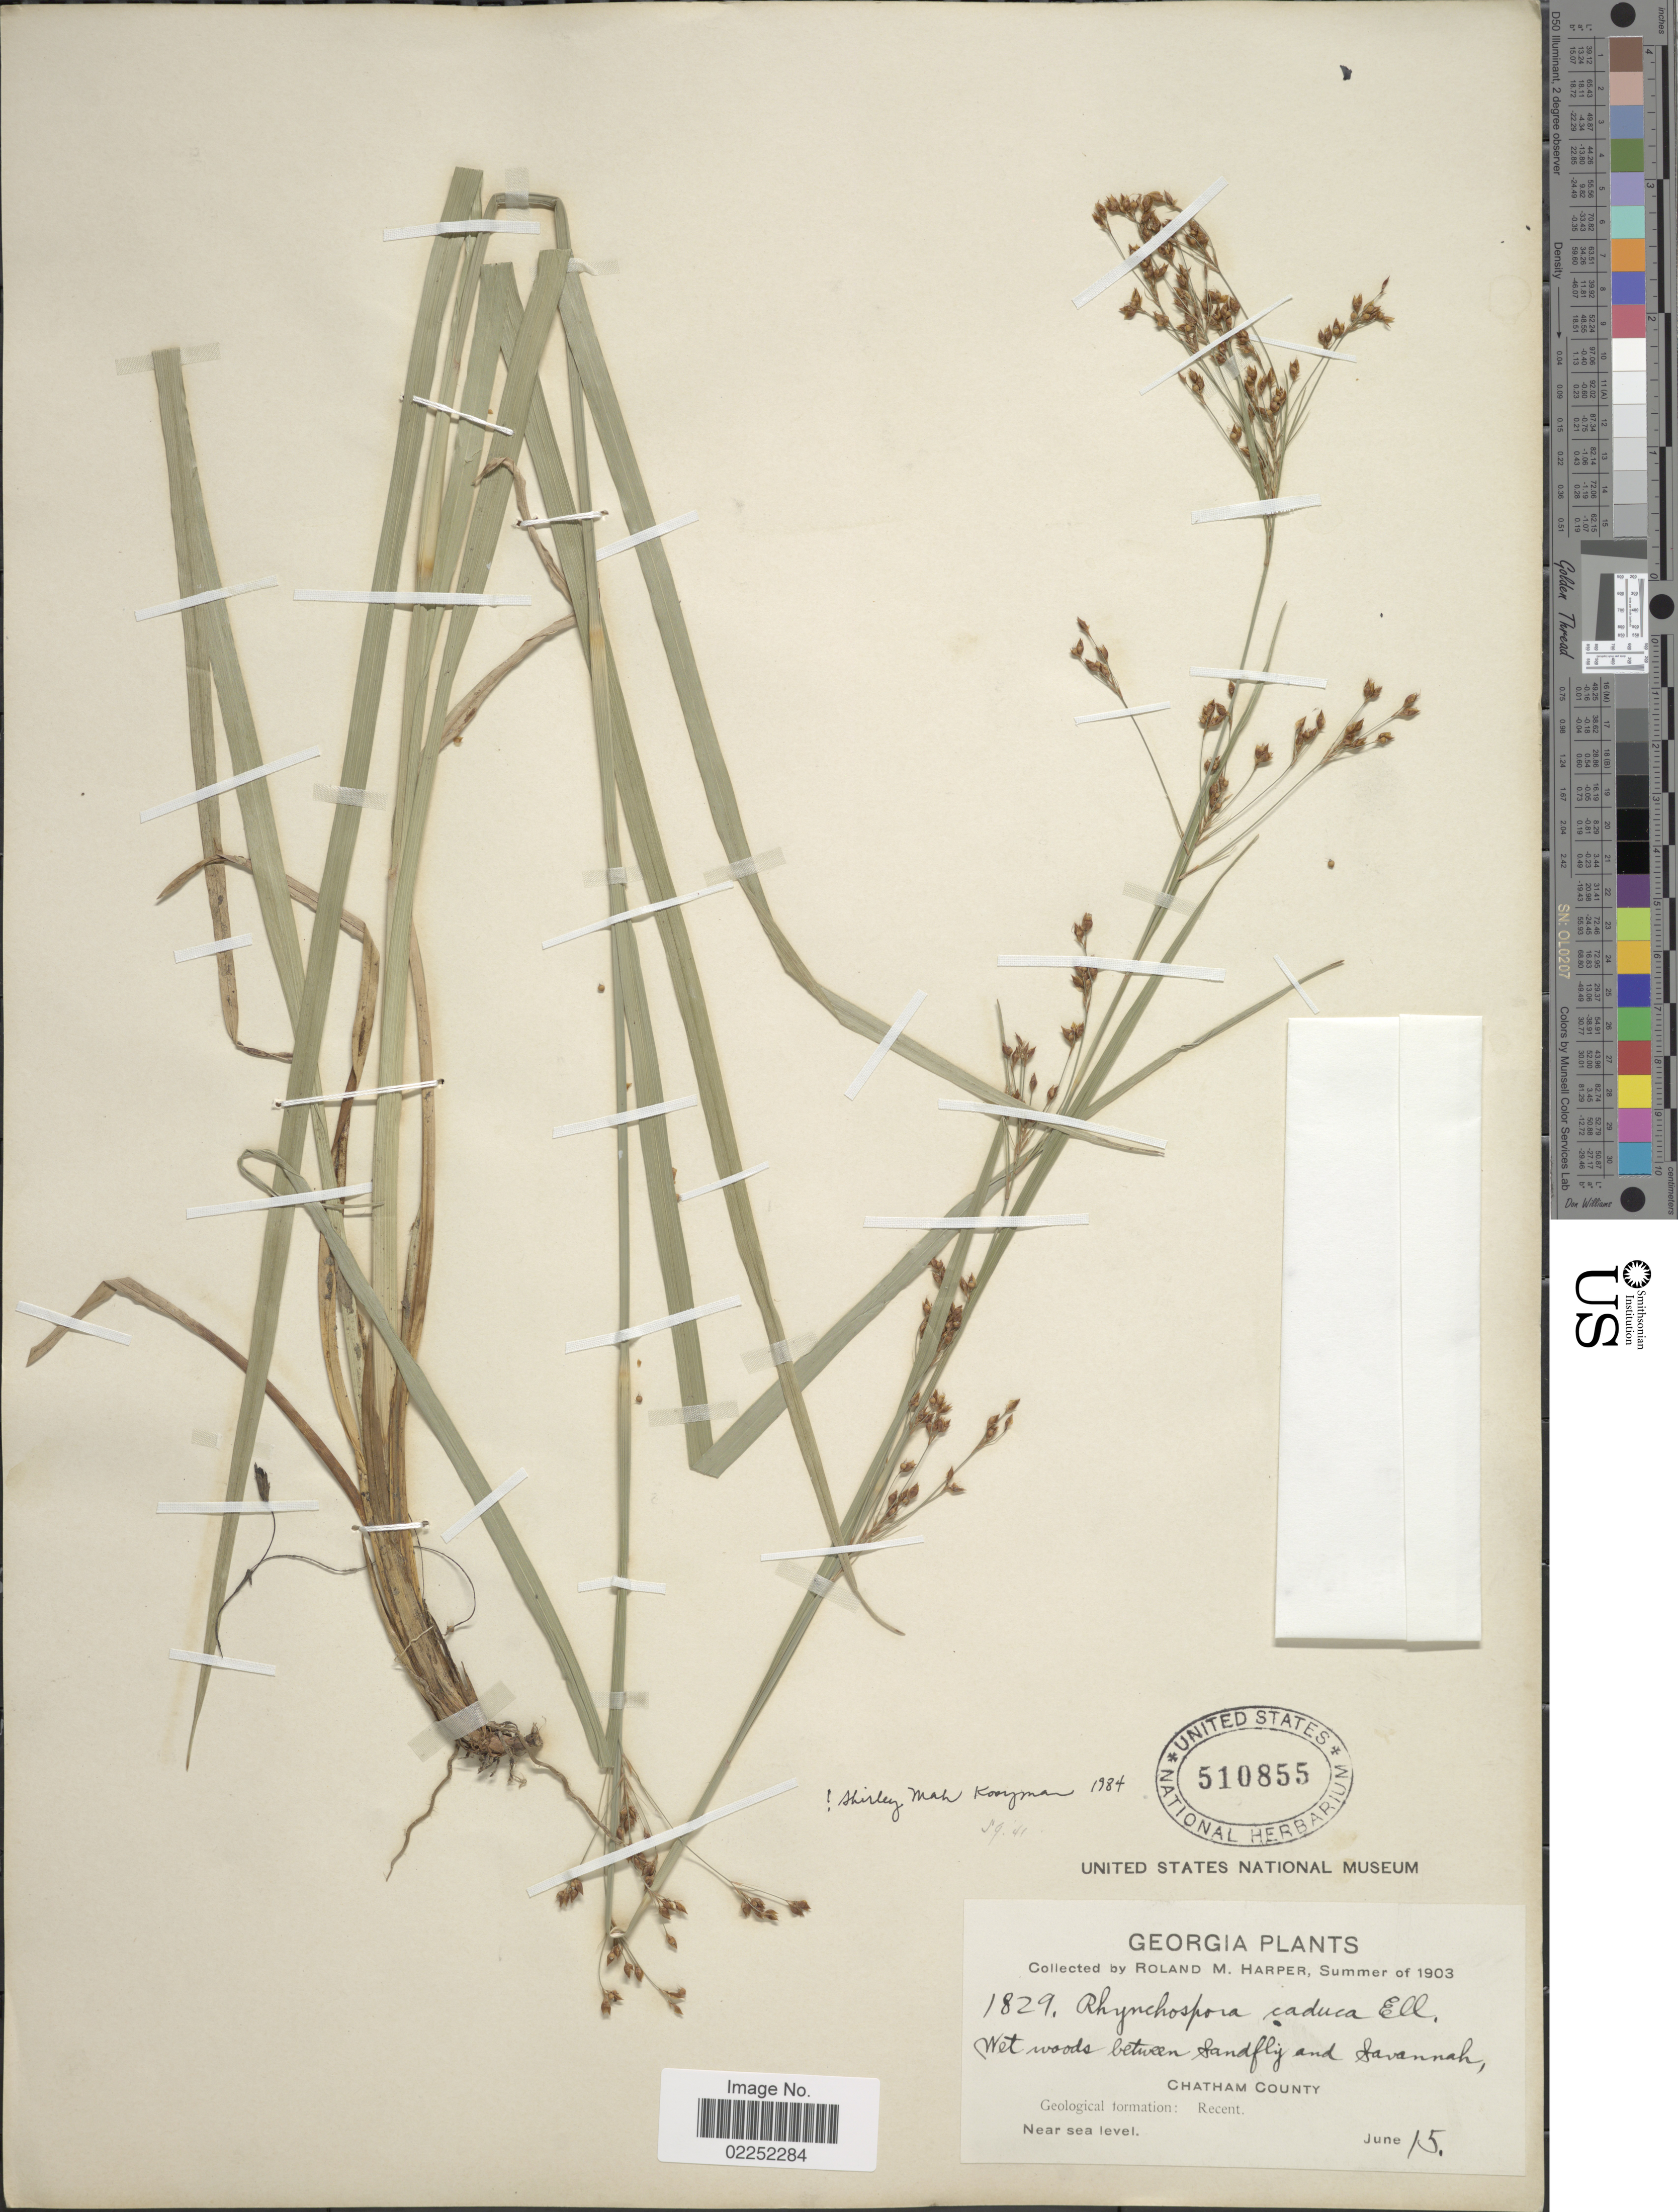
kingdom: Plantae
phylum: Tracheophyta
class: Liliopsida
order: Poales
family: Cyperaceae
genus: Rhynchospora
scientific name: Rhynchospora caduca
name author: Elliott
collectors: R. M. Harper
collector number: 1829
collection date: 1903-06-15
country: United States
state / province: Georgia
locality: Wet woods between Sandfly and Savannah, Chatham County, Geological formation: Recent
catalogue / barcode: US 510855